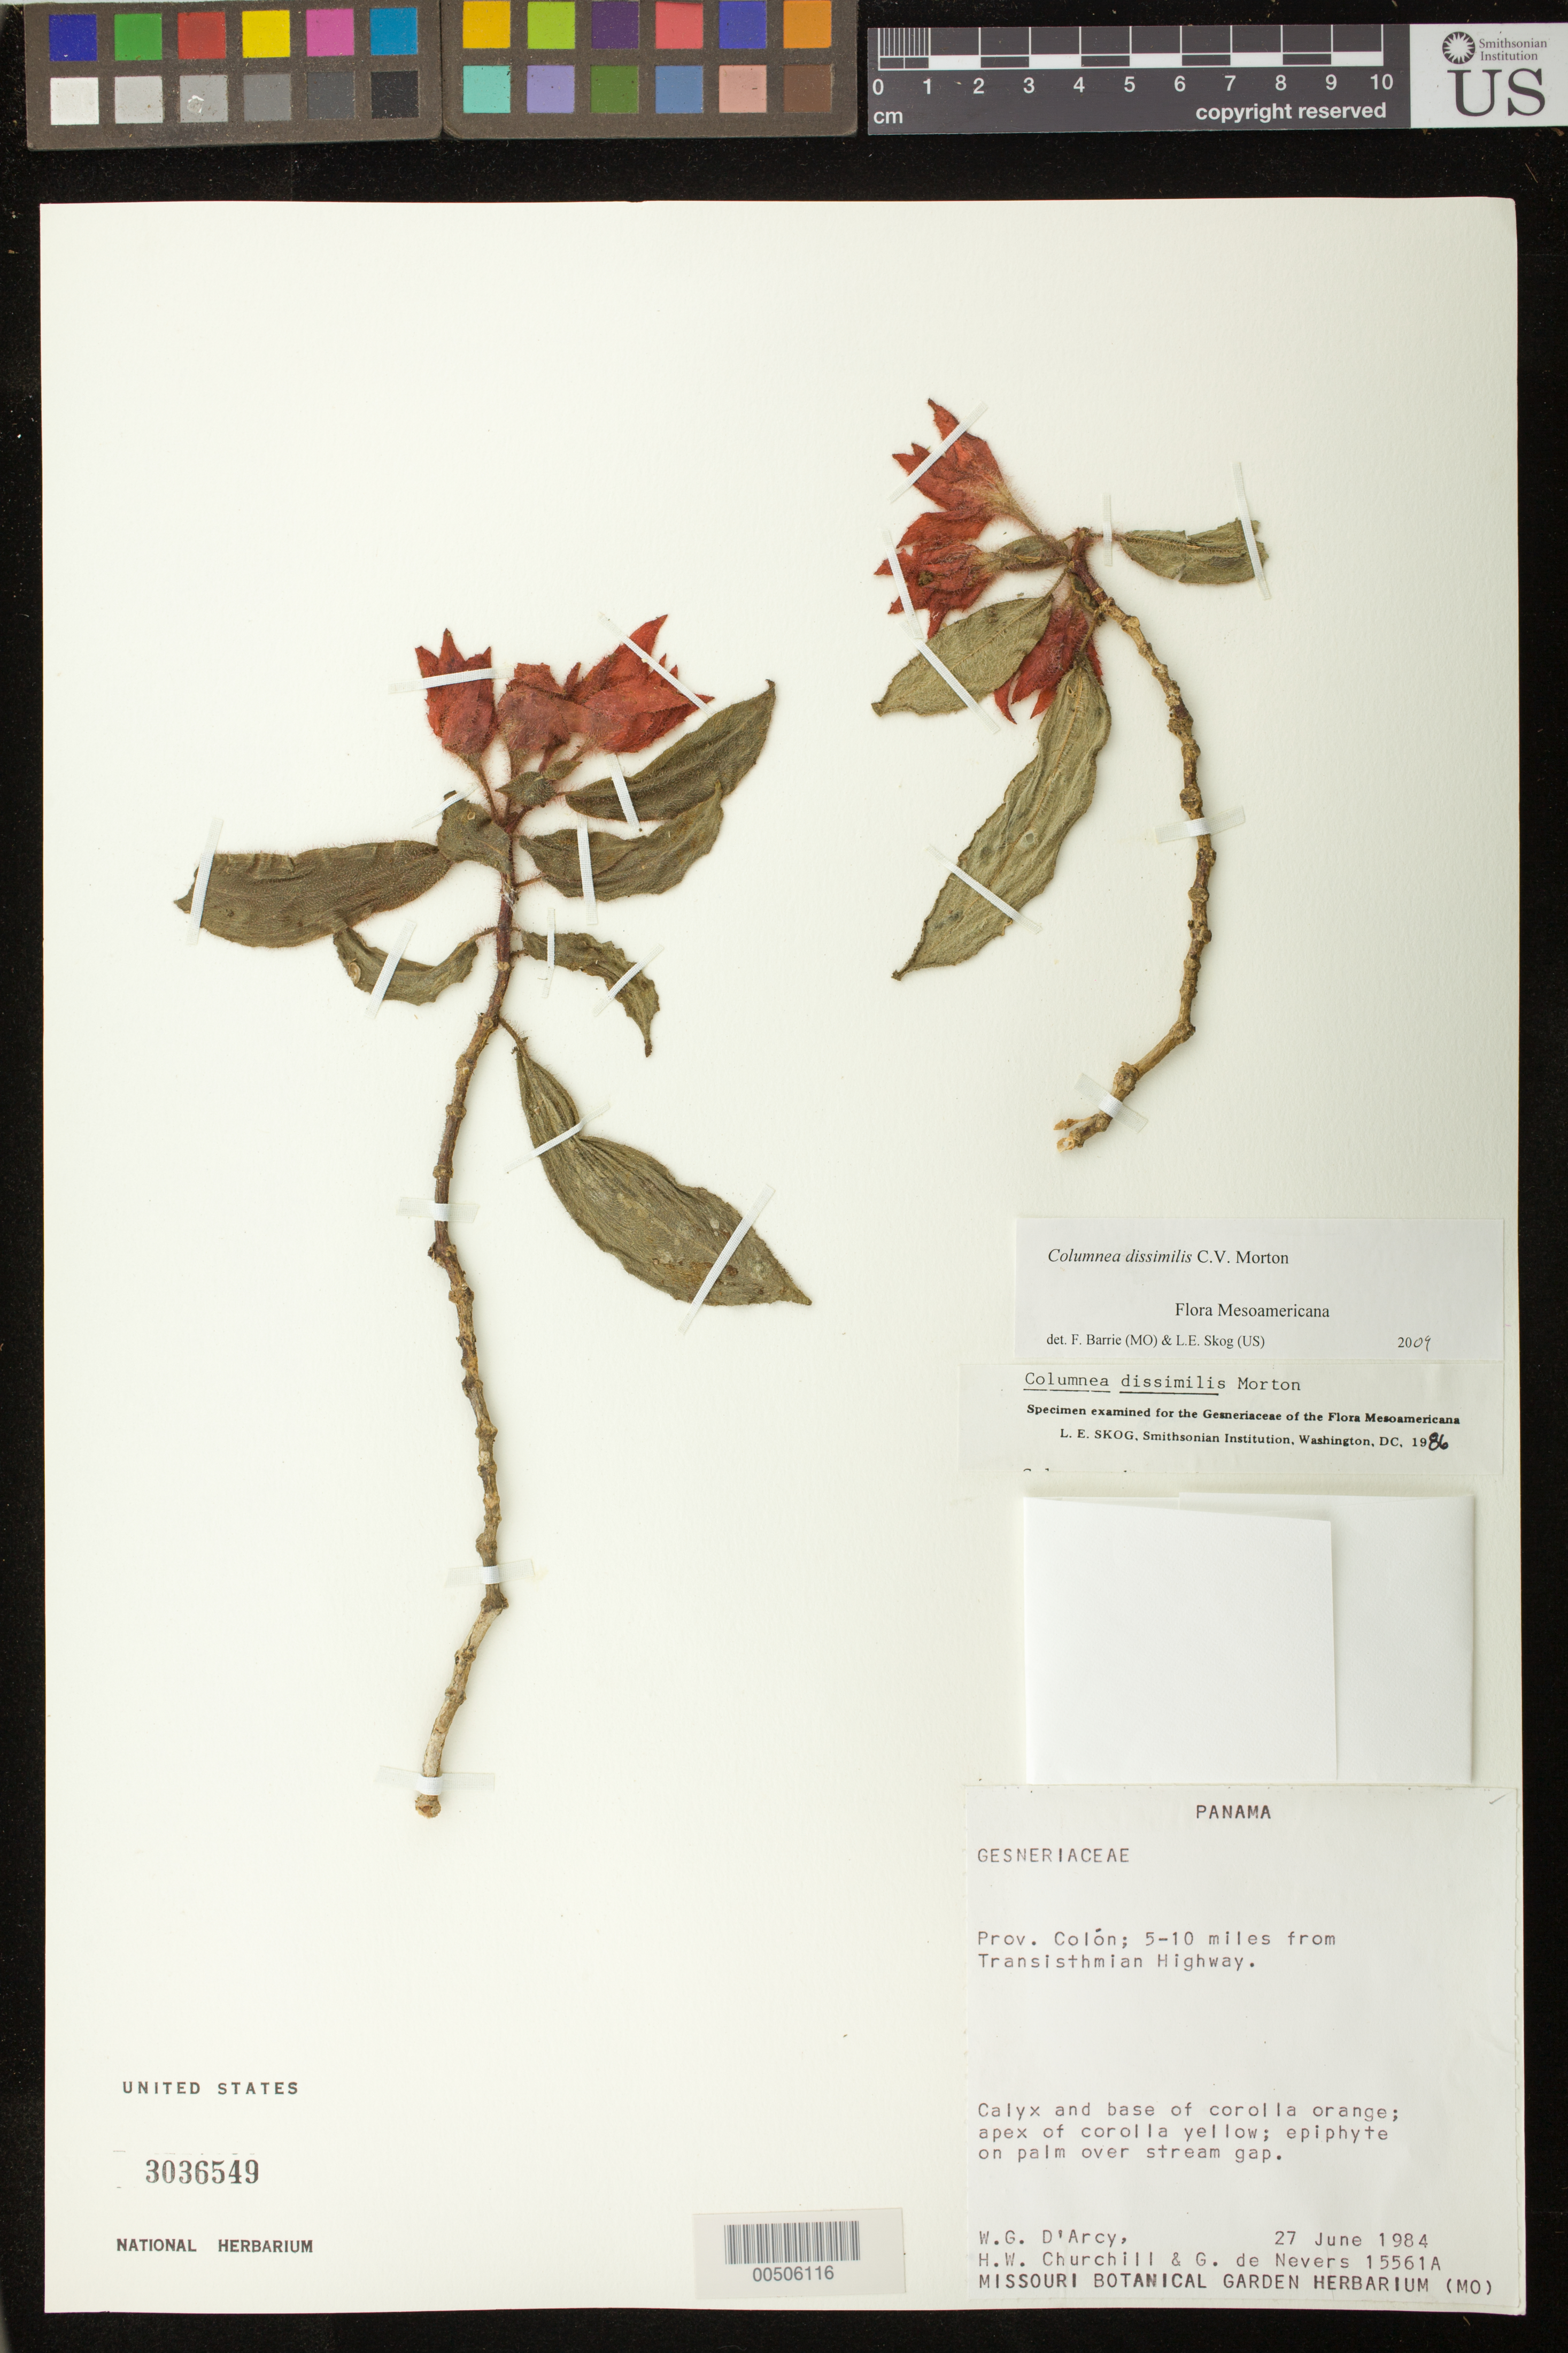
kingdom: Plantae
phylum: Tracheophyta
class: Magnoliopsida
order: Lamiales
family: Gesneriaceae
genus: Columnea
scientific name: Columnea dissimilis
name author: C.V. Morton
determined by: Skog, Laurence E.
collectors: W. G. D'Arcy, H. Churchill & G. C. de Nevers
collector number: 15561 A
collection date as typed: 27 Jun 1984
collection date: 1984-06-27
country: Panama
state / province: Colón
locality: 5-10 miles from Transisthmian Highway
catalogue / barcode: US 3036549